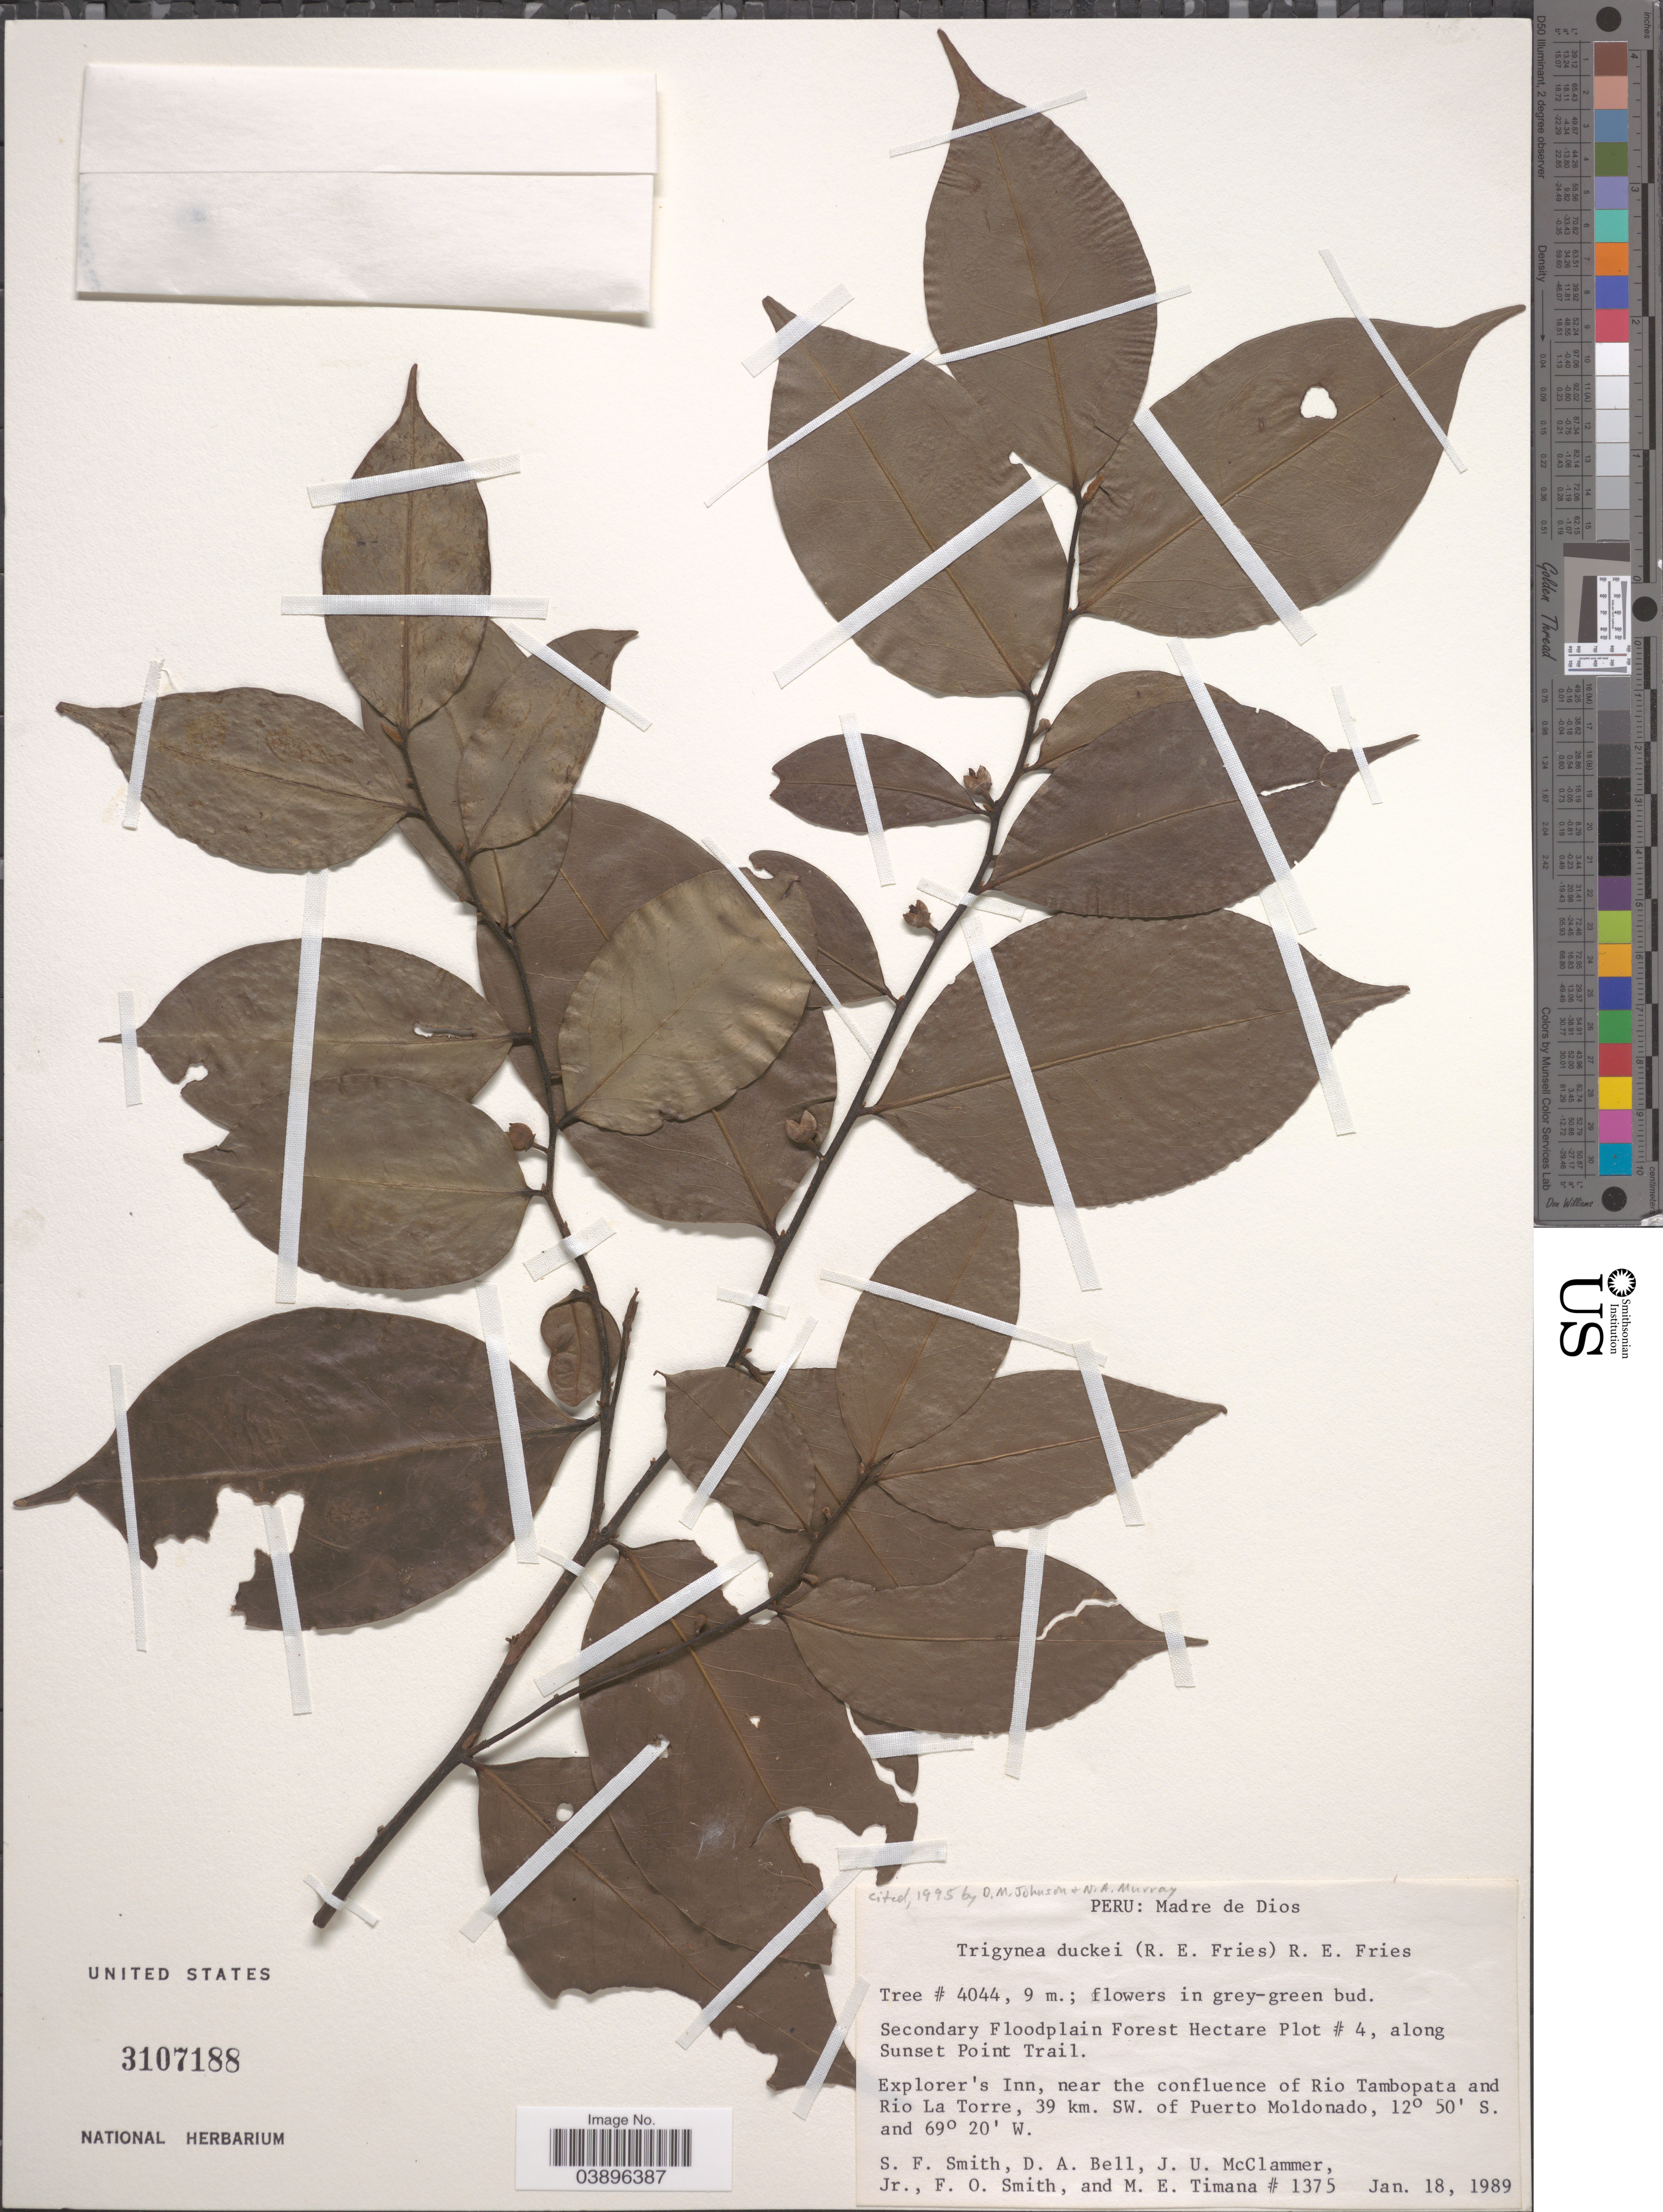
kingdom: Plantae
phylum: Tracheophyta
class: Magnoliopsida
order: Magnoliales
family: Annonaceae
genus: Trigynaea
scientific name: Trigynaea duckei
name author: (R.E. Fr.) R.E. Fr.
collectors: S.F. Smith, D. A. Bell, J. McClammer Jr. & F. Smith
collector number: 1375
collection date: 1898-01-18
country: Peru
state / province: Madre de Dios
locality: Secondary Floodplain Forest Hectare Plot #4, along Sunset Point Trail. Explorer's Inn, near the confluence of Rio Tambopata and Rio La Torre, 39 km. SW. of Puerto Moldonado.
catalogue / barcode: US 3107188